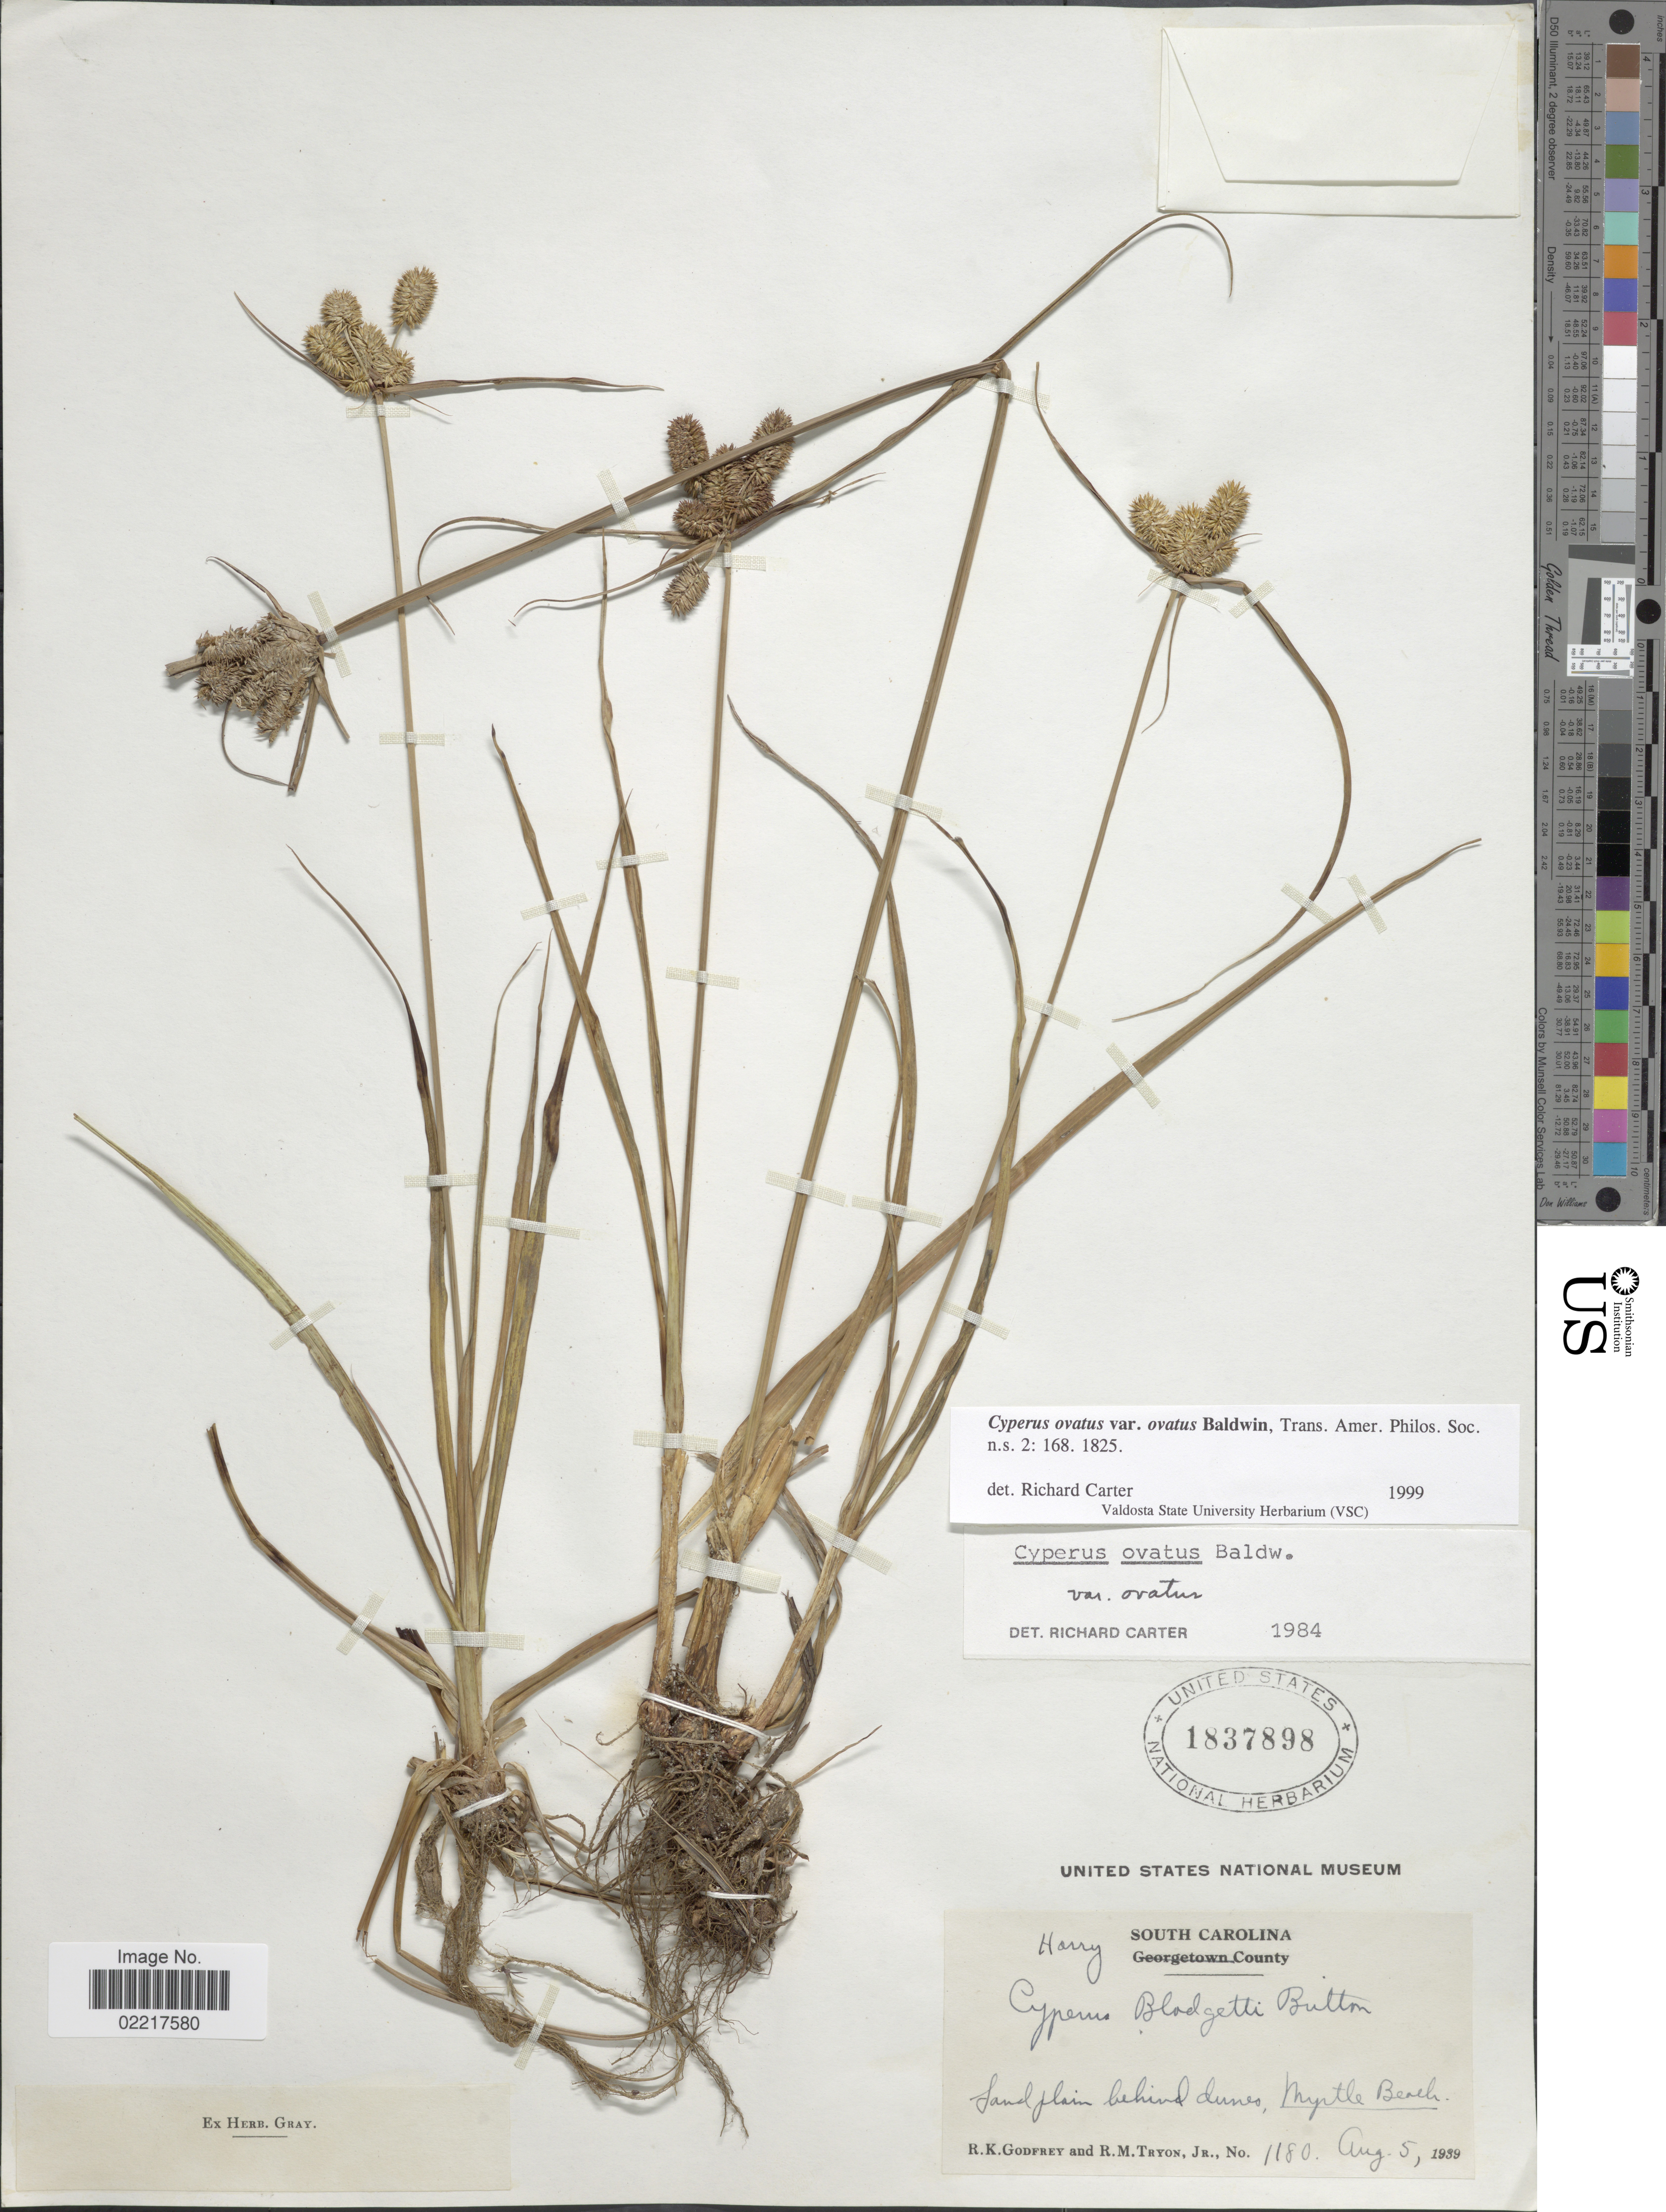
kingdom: Plantae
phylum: Tracheophyta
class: Liliopsida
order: Poales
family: Cyperaceae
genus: Cyperus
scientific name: Cyperus ovatus var. ovatus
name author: Baldwin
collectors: R. K. Godfrey & R. M. Tryon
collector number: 1180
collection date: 1939-08-05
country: United States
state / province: South Carolina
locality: Harry County, Sand plain behind dunes, Myrtle Beach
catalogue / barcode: US 1837898